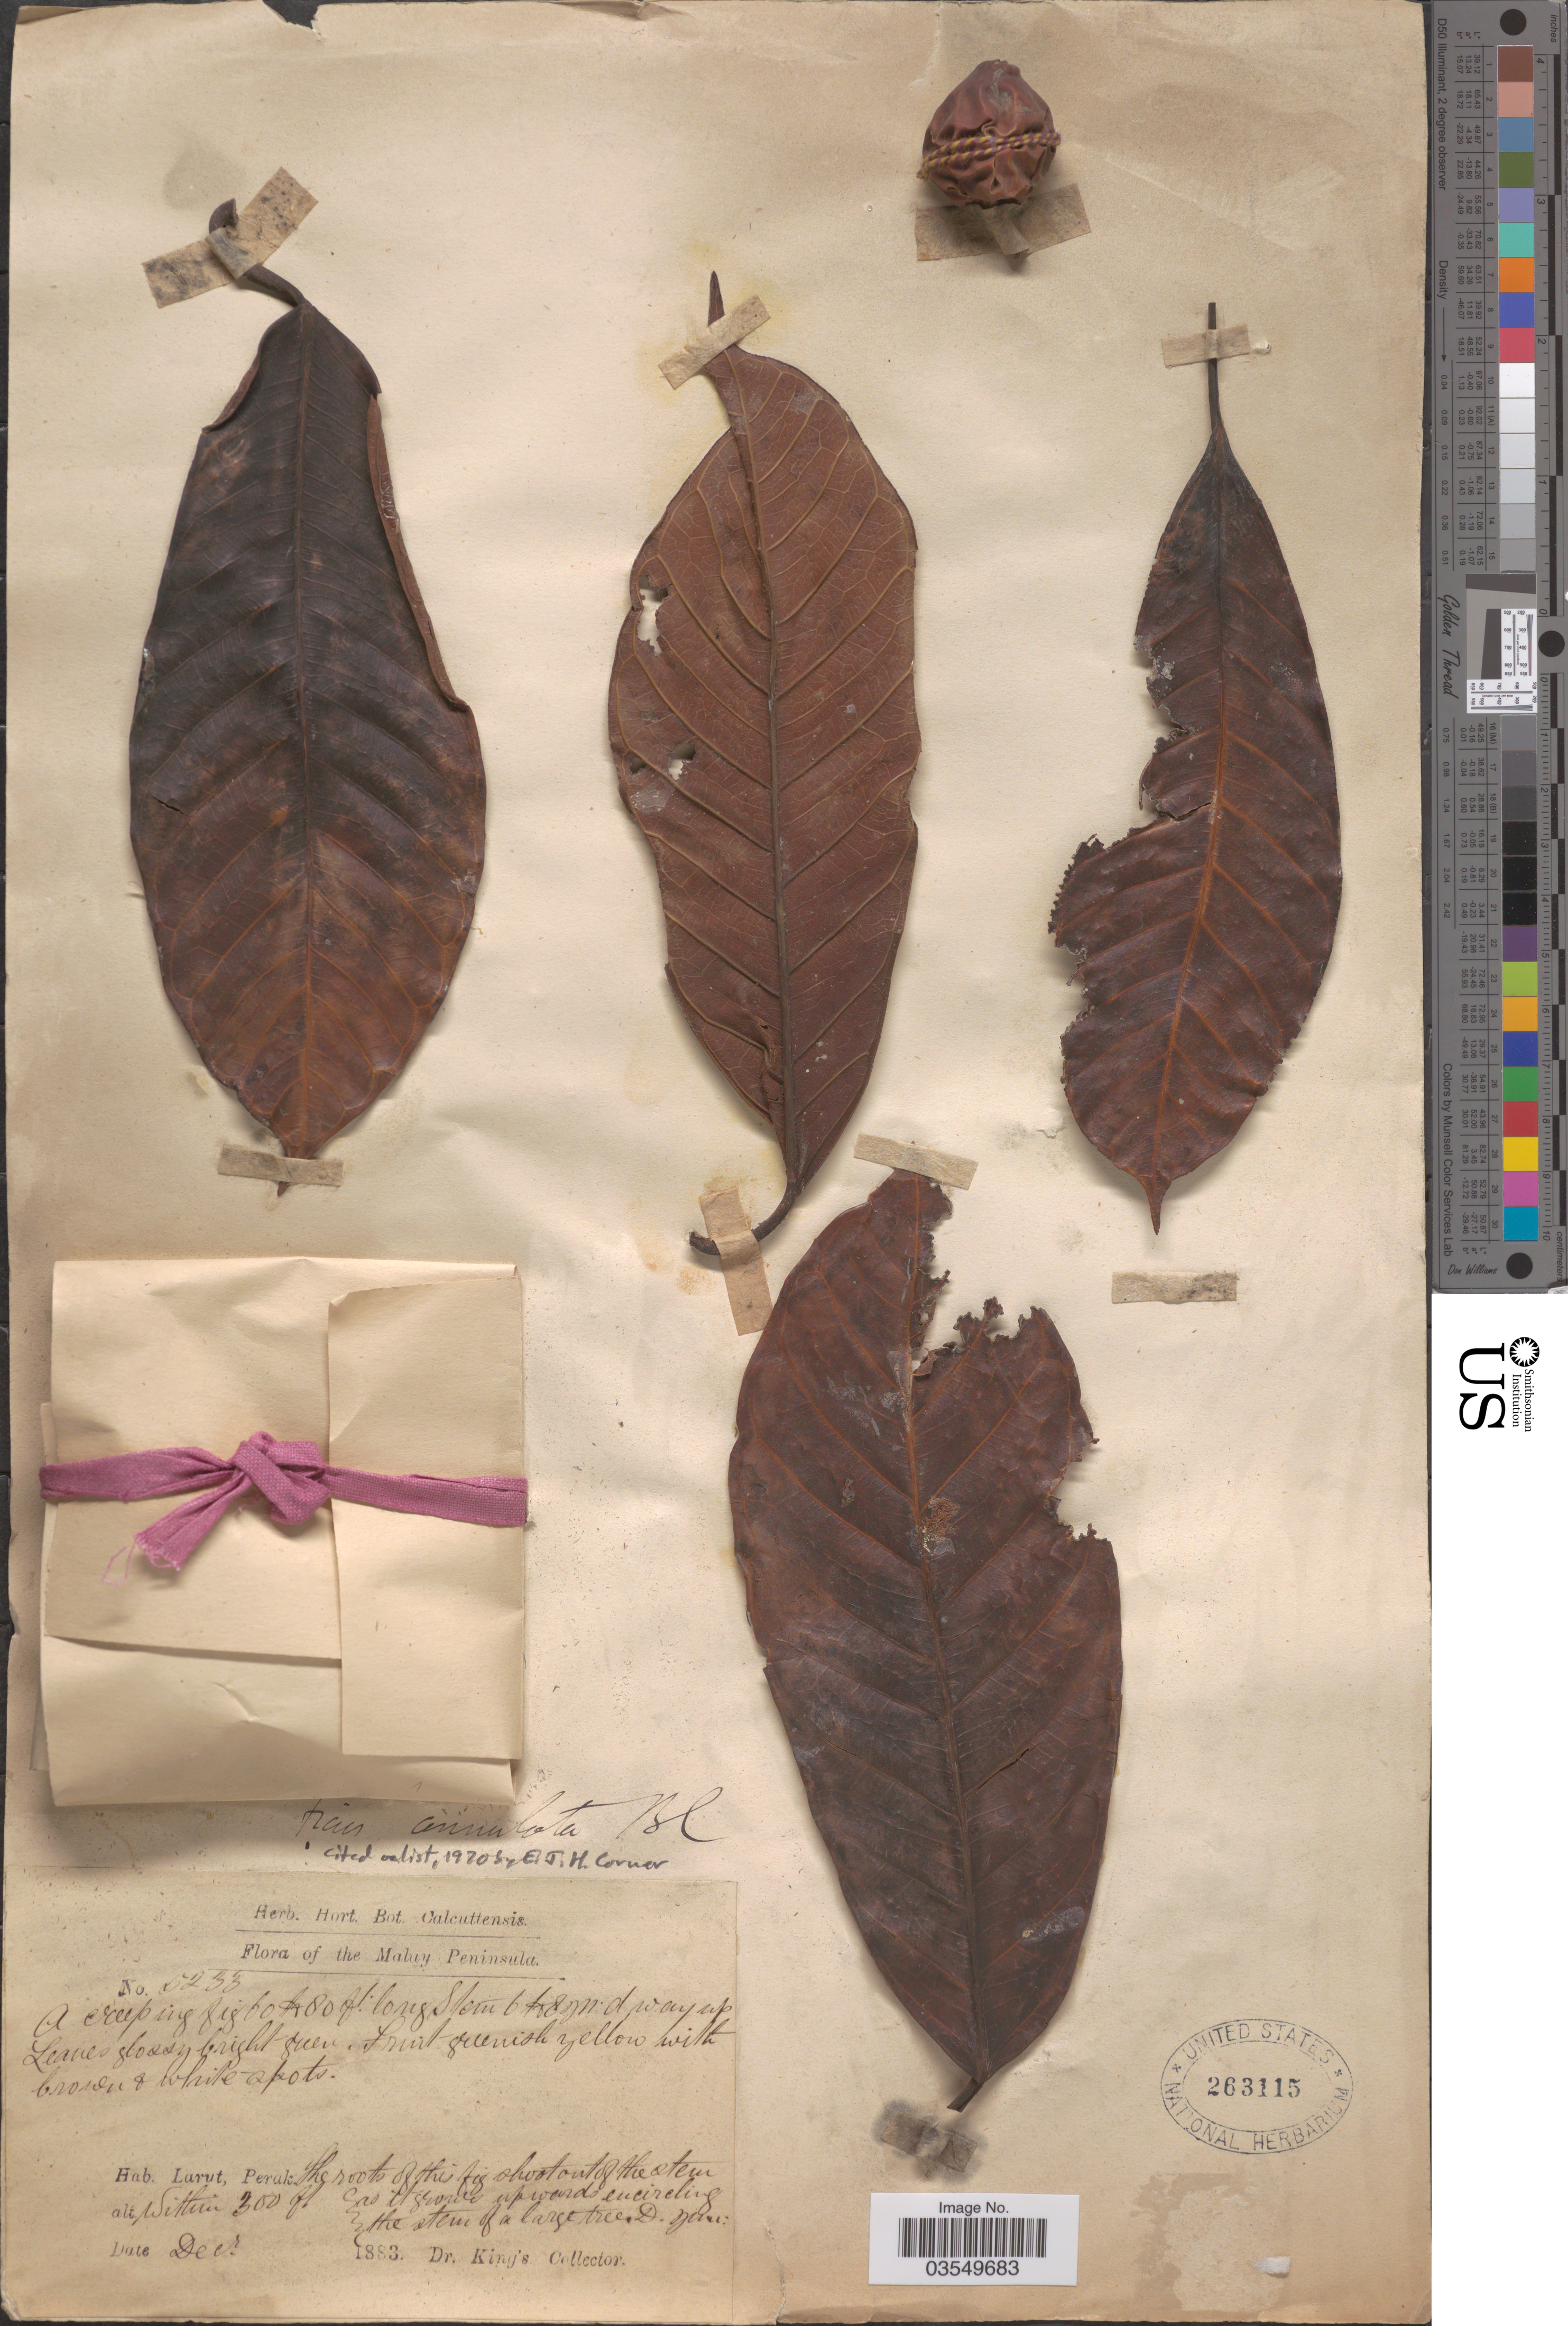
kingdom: Plantae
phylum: Tracheophyta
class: Magnoliopsida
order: Rosales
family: Moraceae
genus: Ficus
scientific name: Ficus annulata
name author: Blume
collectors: Dr. King's collector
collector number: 5233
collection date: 1883-12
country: Malaysia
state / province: Perak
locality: The Malay Peninsula. Larut.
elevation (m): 91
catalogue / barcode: US 263115